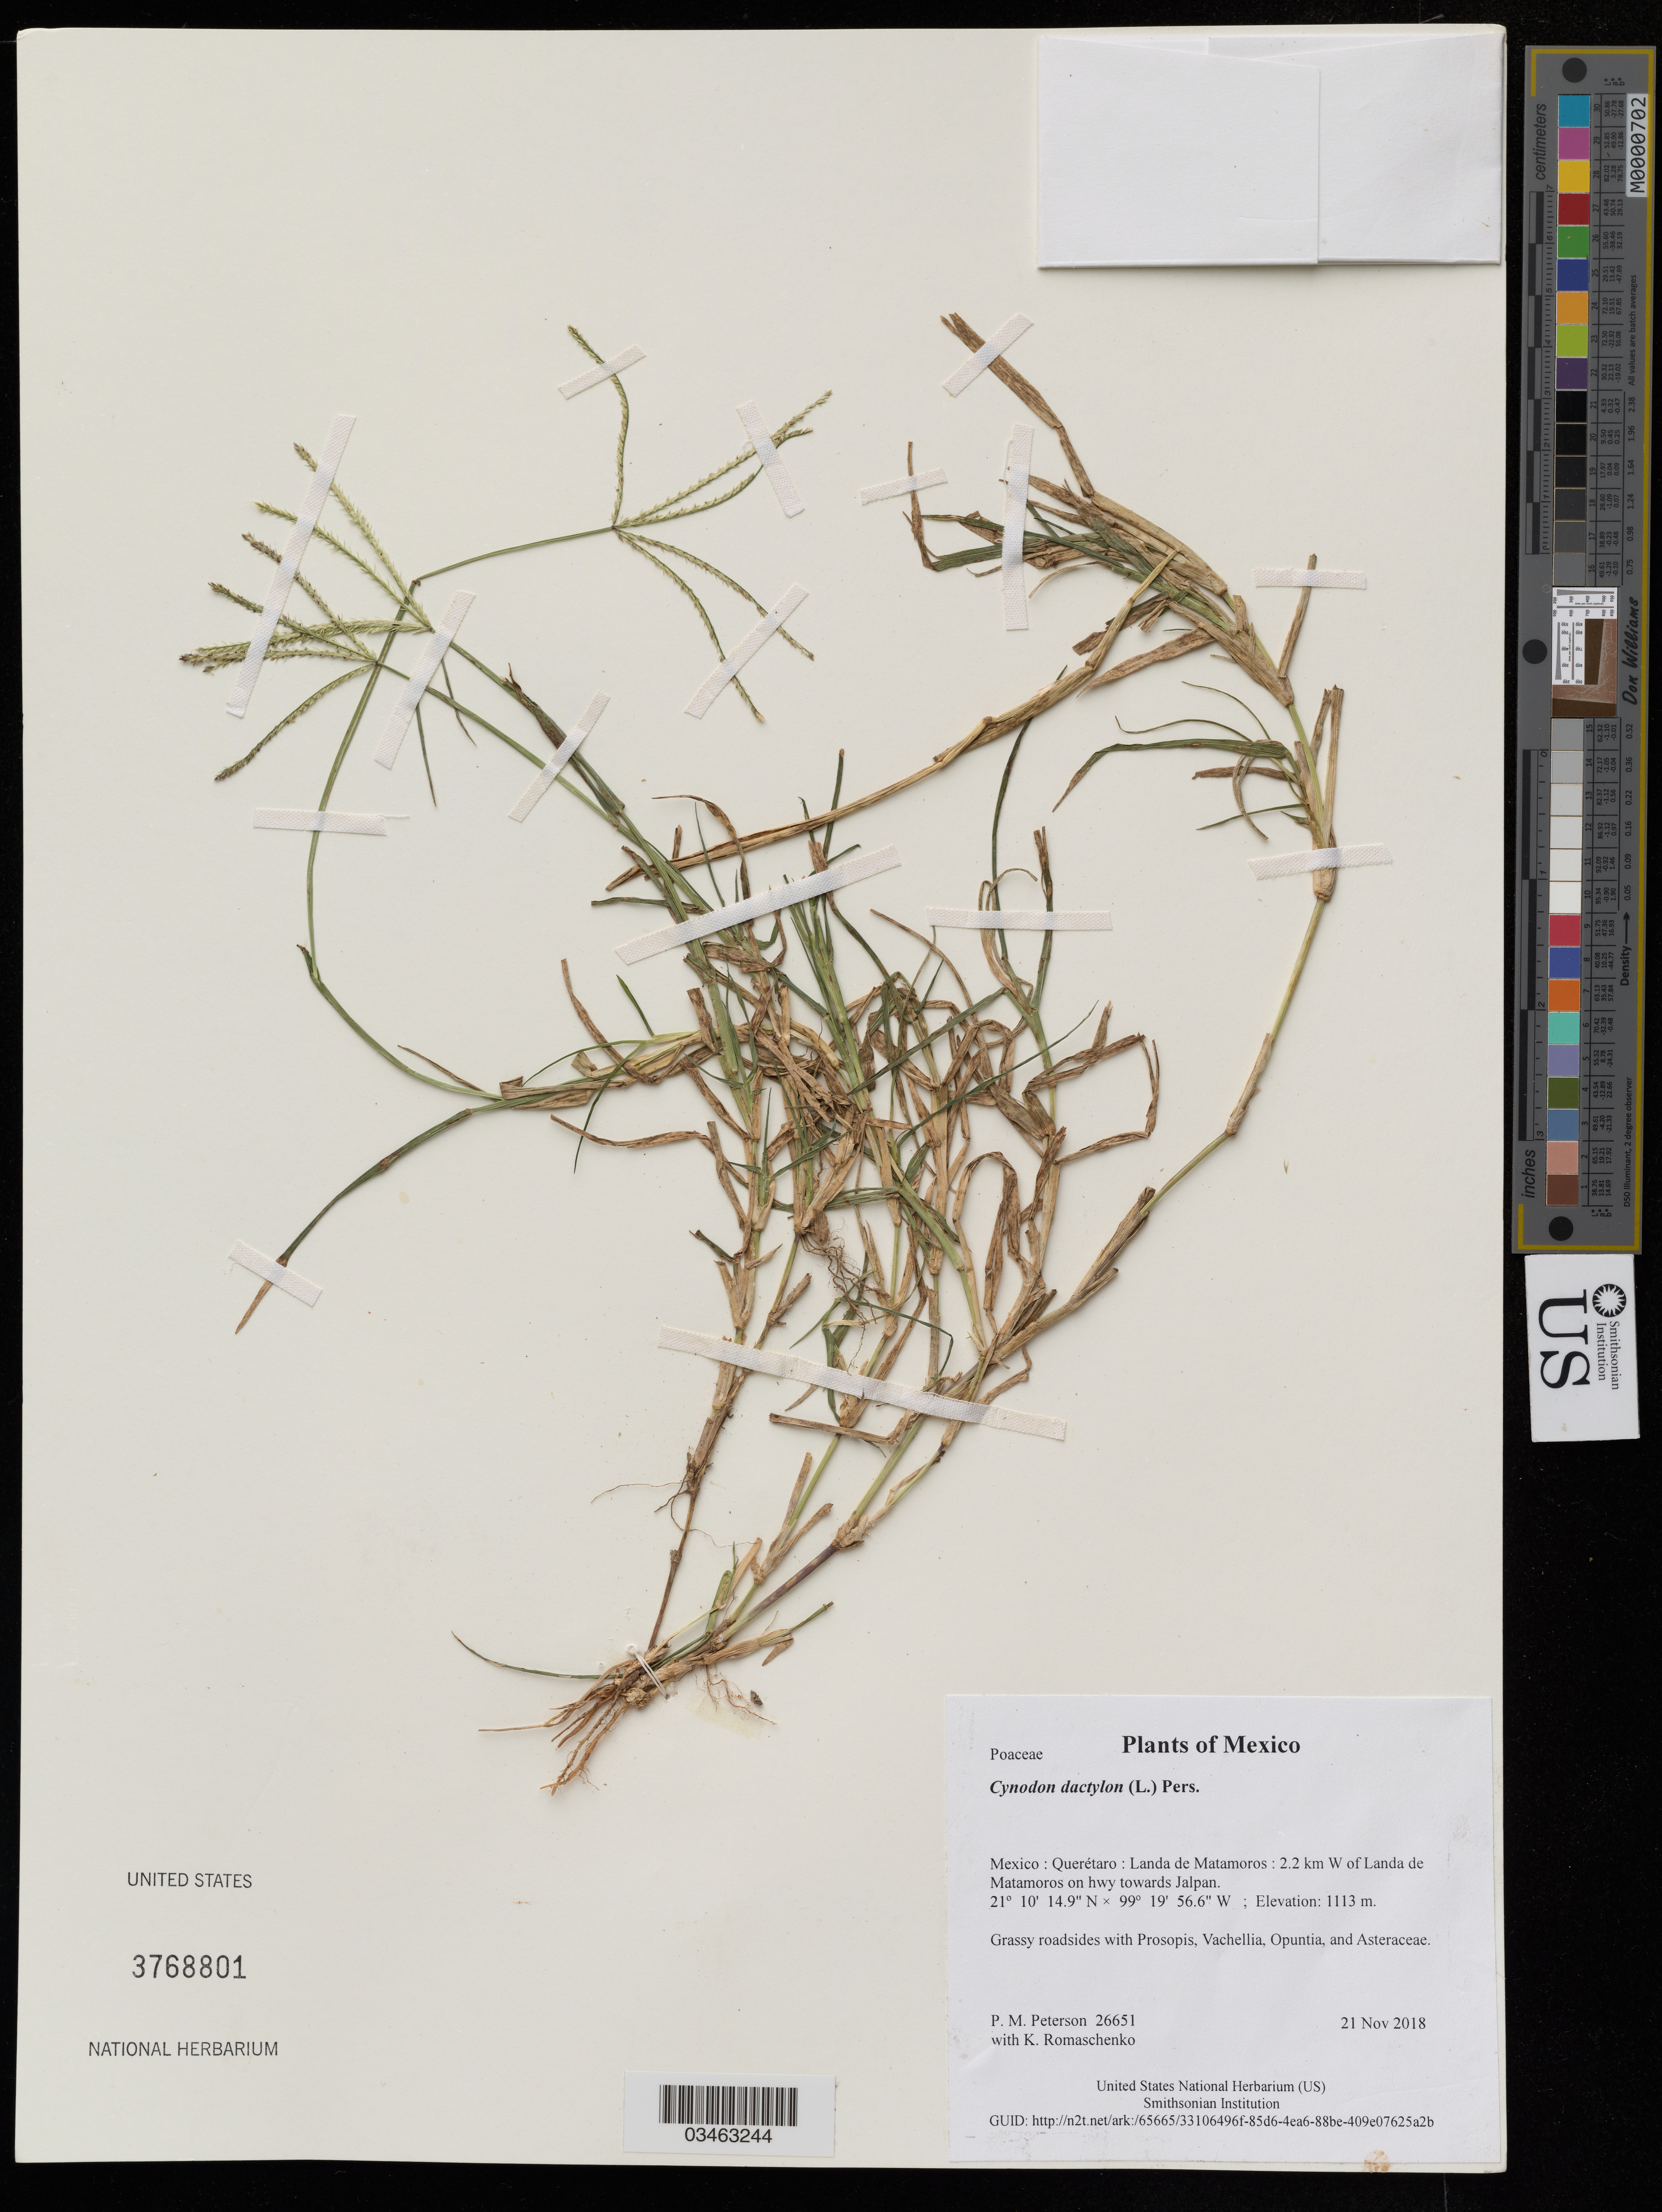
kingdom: Plantae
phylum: Tracheophyta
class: Liliopsida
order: Poales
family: Poaceae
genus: Cynodon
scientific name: Cynodon dactylon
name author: (L.) Pers.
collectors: P. M. Peterson & K. Romaschenko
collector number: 26651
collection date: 2018-11-21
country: Mexico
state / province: Querétaro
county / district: Landa de Matamoros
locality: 2.2 km W of Landa de Matamoros on hwy towards Jalpan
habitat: Grassy roadsides with Prosopis, Vachellia, Opuntia, and Asteraceae.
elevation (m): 1113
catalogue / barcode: US 3768801